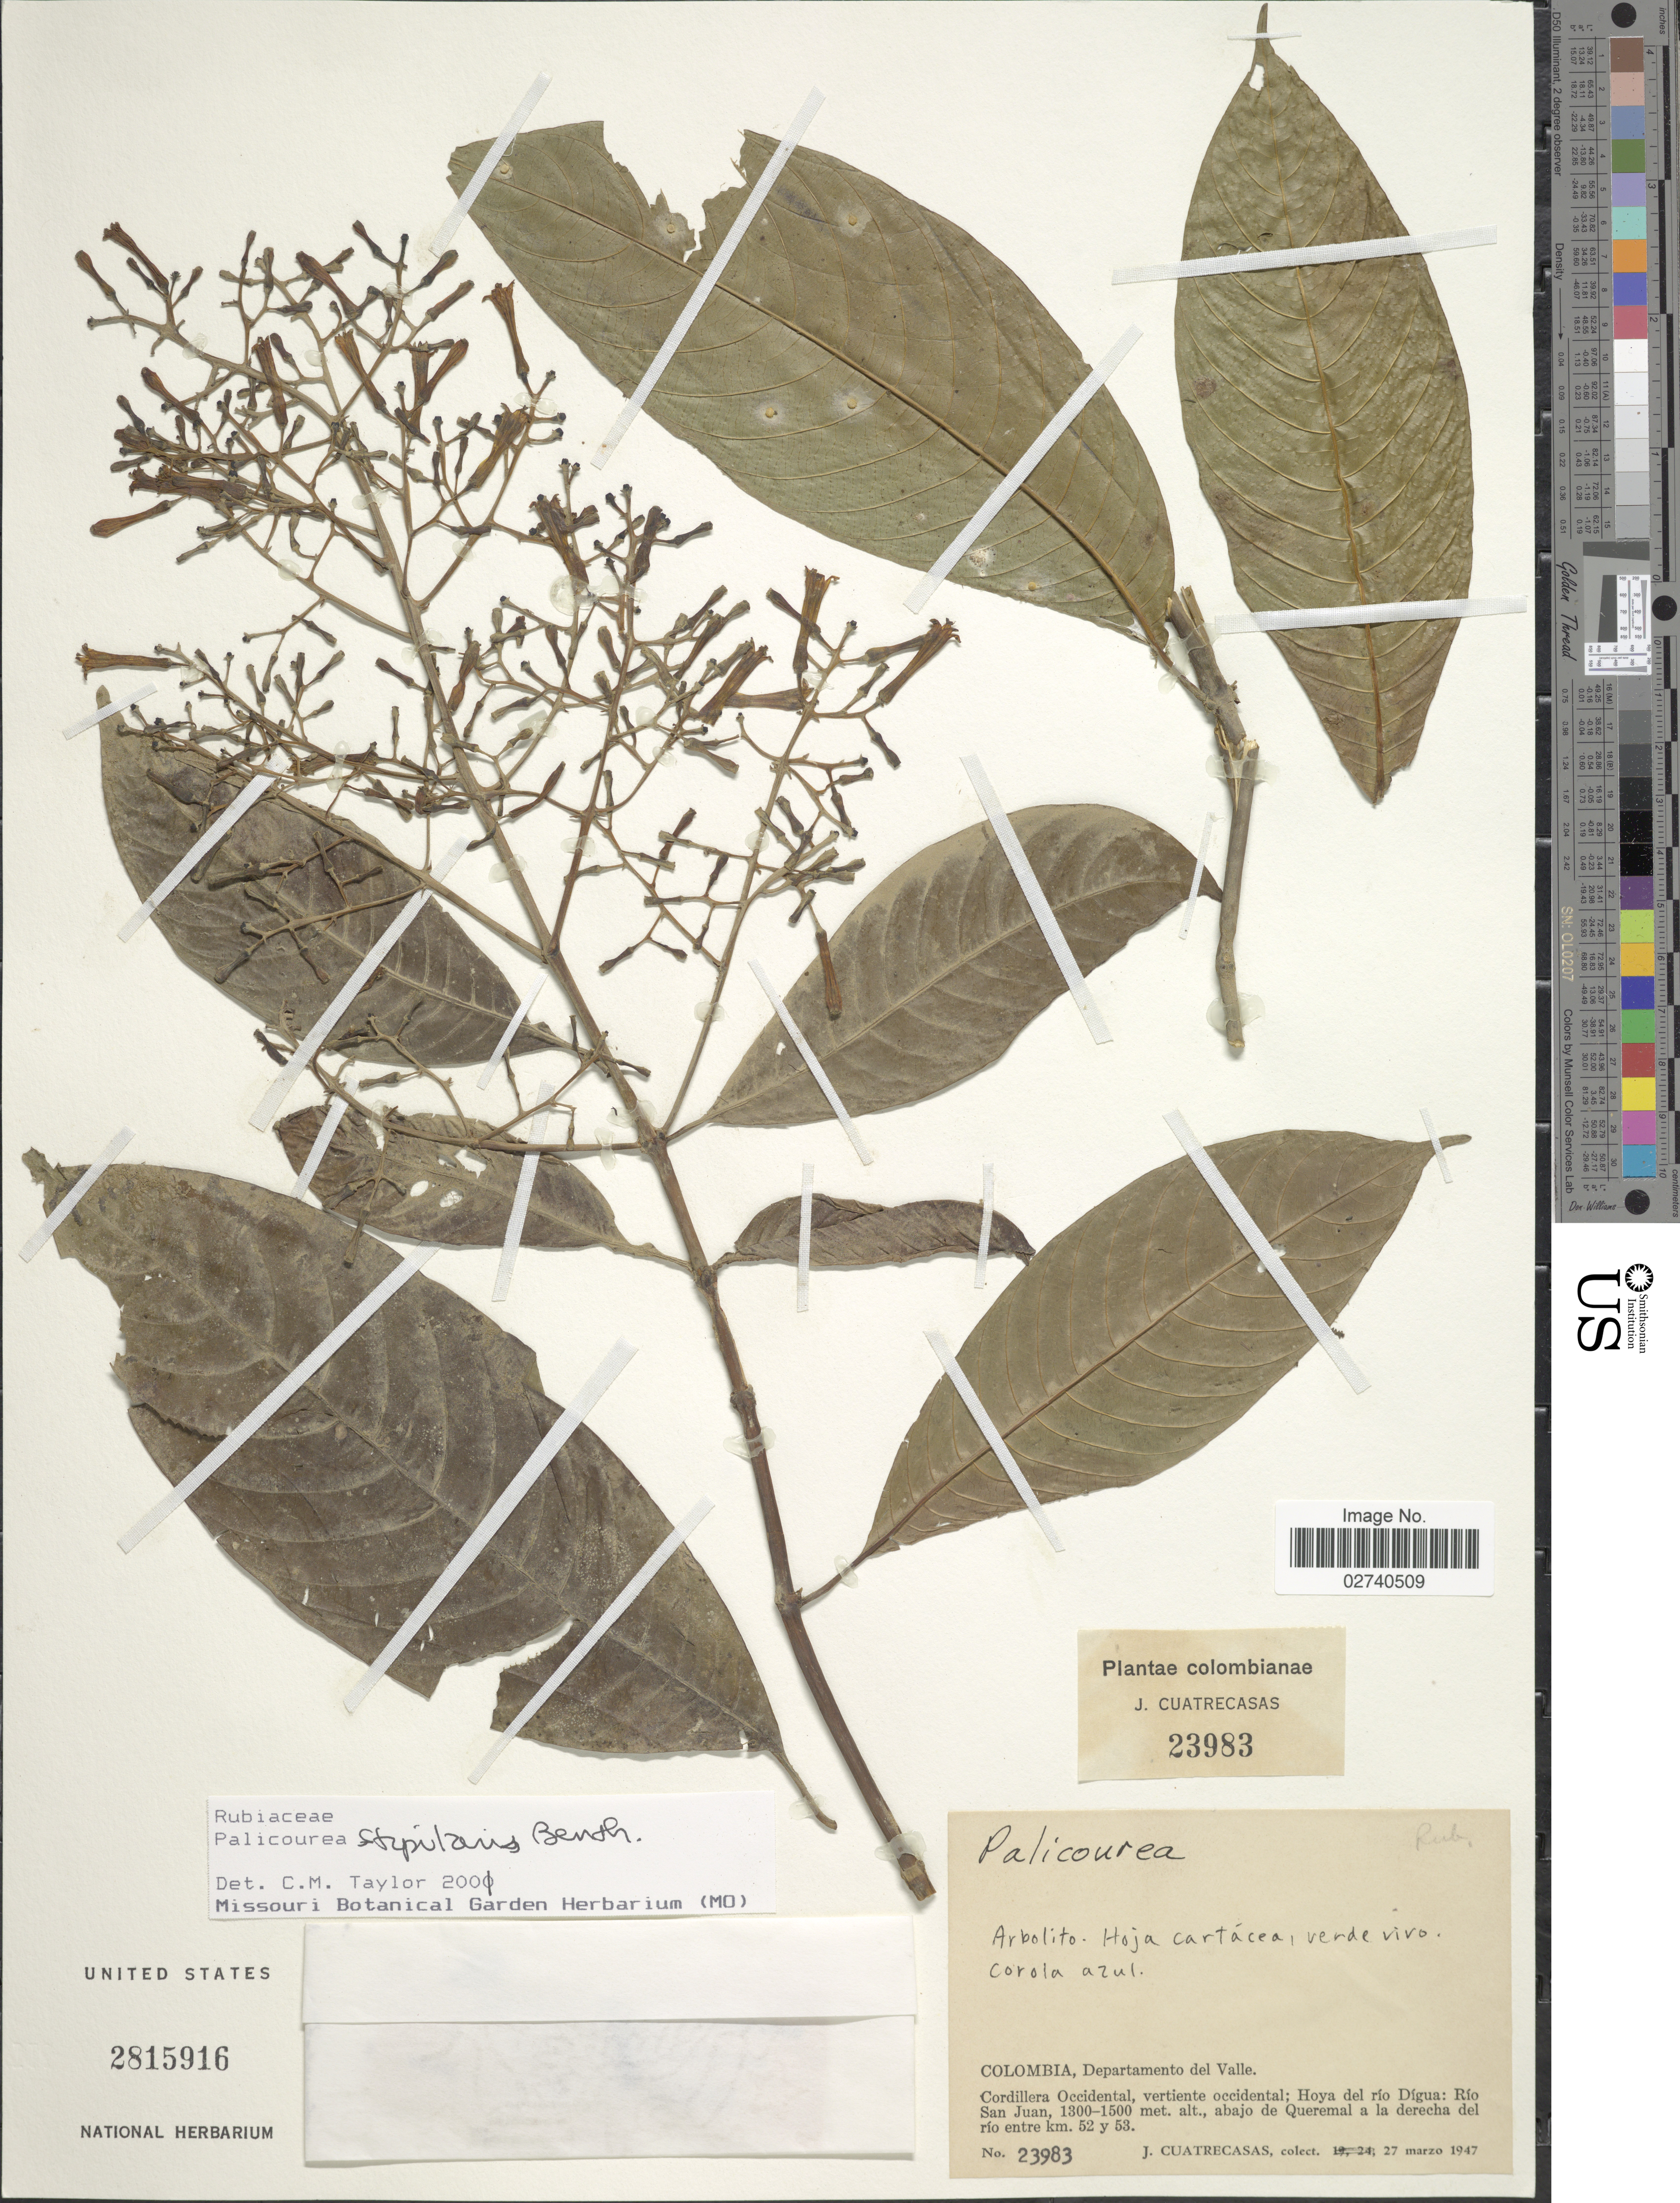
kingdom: Plantae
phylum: Tracheophyta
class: Magnoliopsida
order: Gentianales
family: Rubiaceae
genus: Palicourea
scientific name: Palicourea stipularis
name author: Benth.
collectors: J. Cuatrecasas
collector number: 23983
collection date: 1947-03-27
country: Colombia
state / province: Valle del Cauca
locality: Departamento del Valle. Cordillera Occidental, vertiente occidental: Hoya del rio Digua: Rio San Juan, abajo de Queremal a la derecha del rio entre km. 52 y 53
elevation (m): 1300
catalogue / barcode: US 2815916